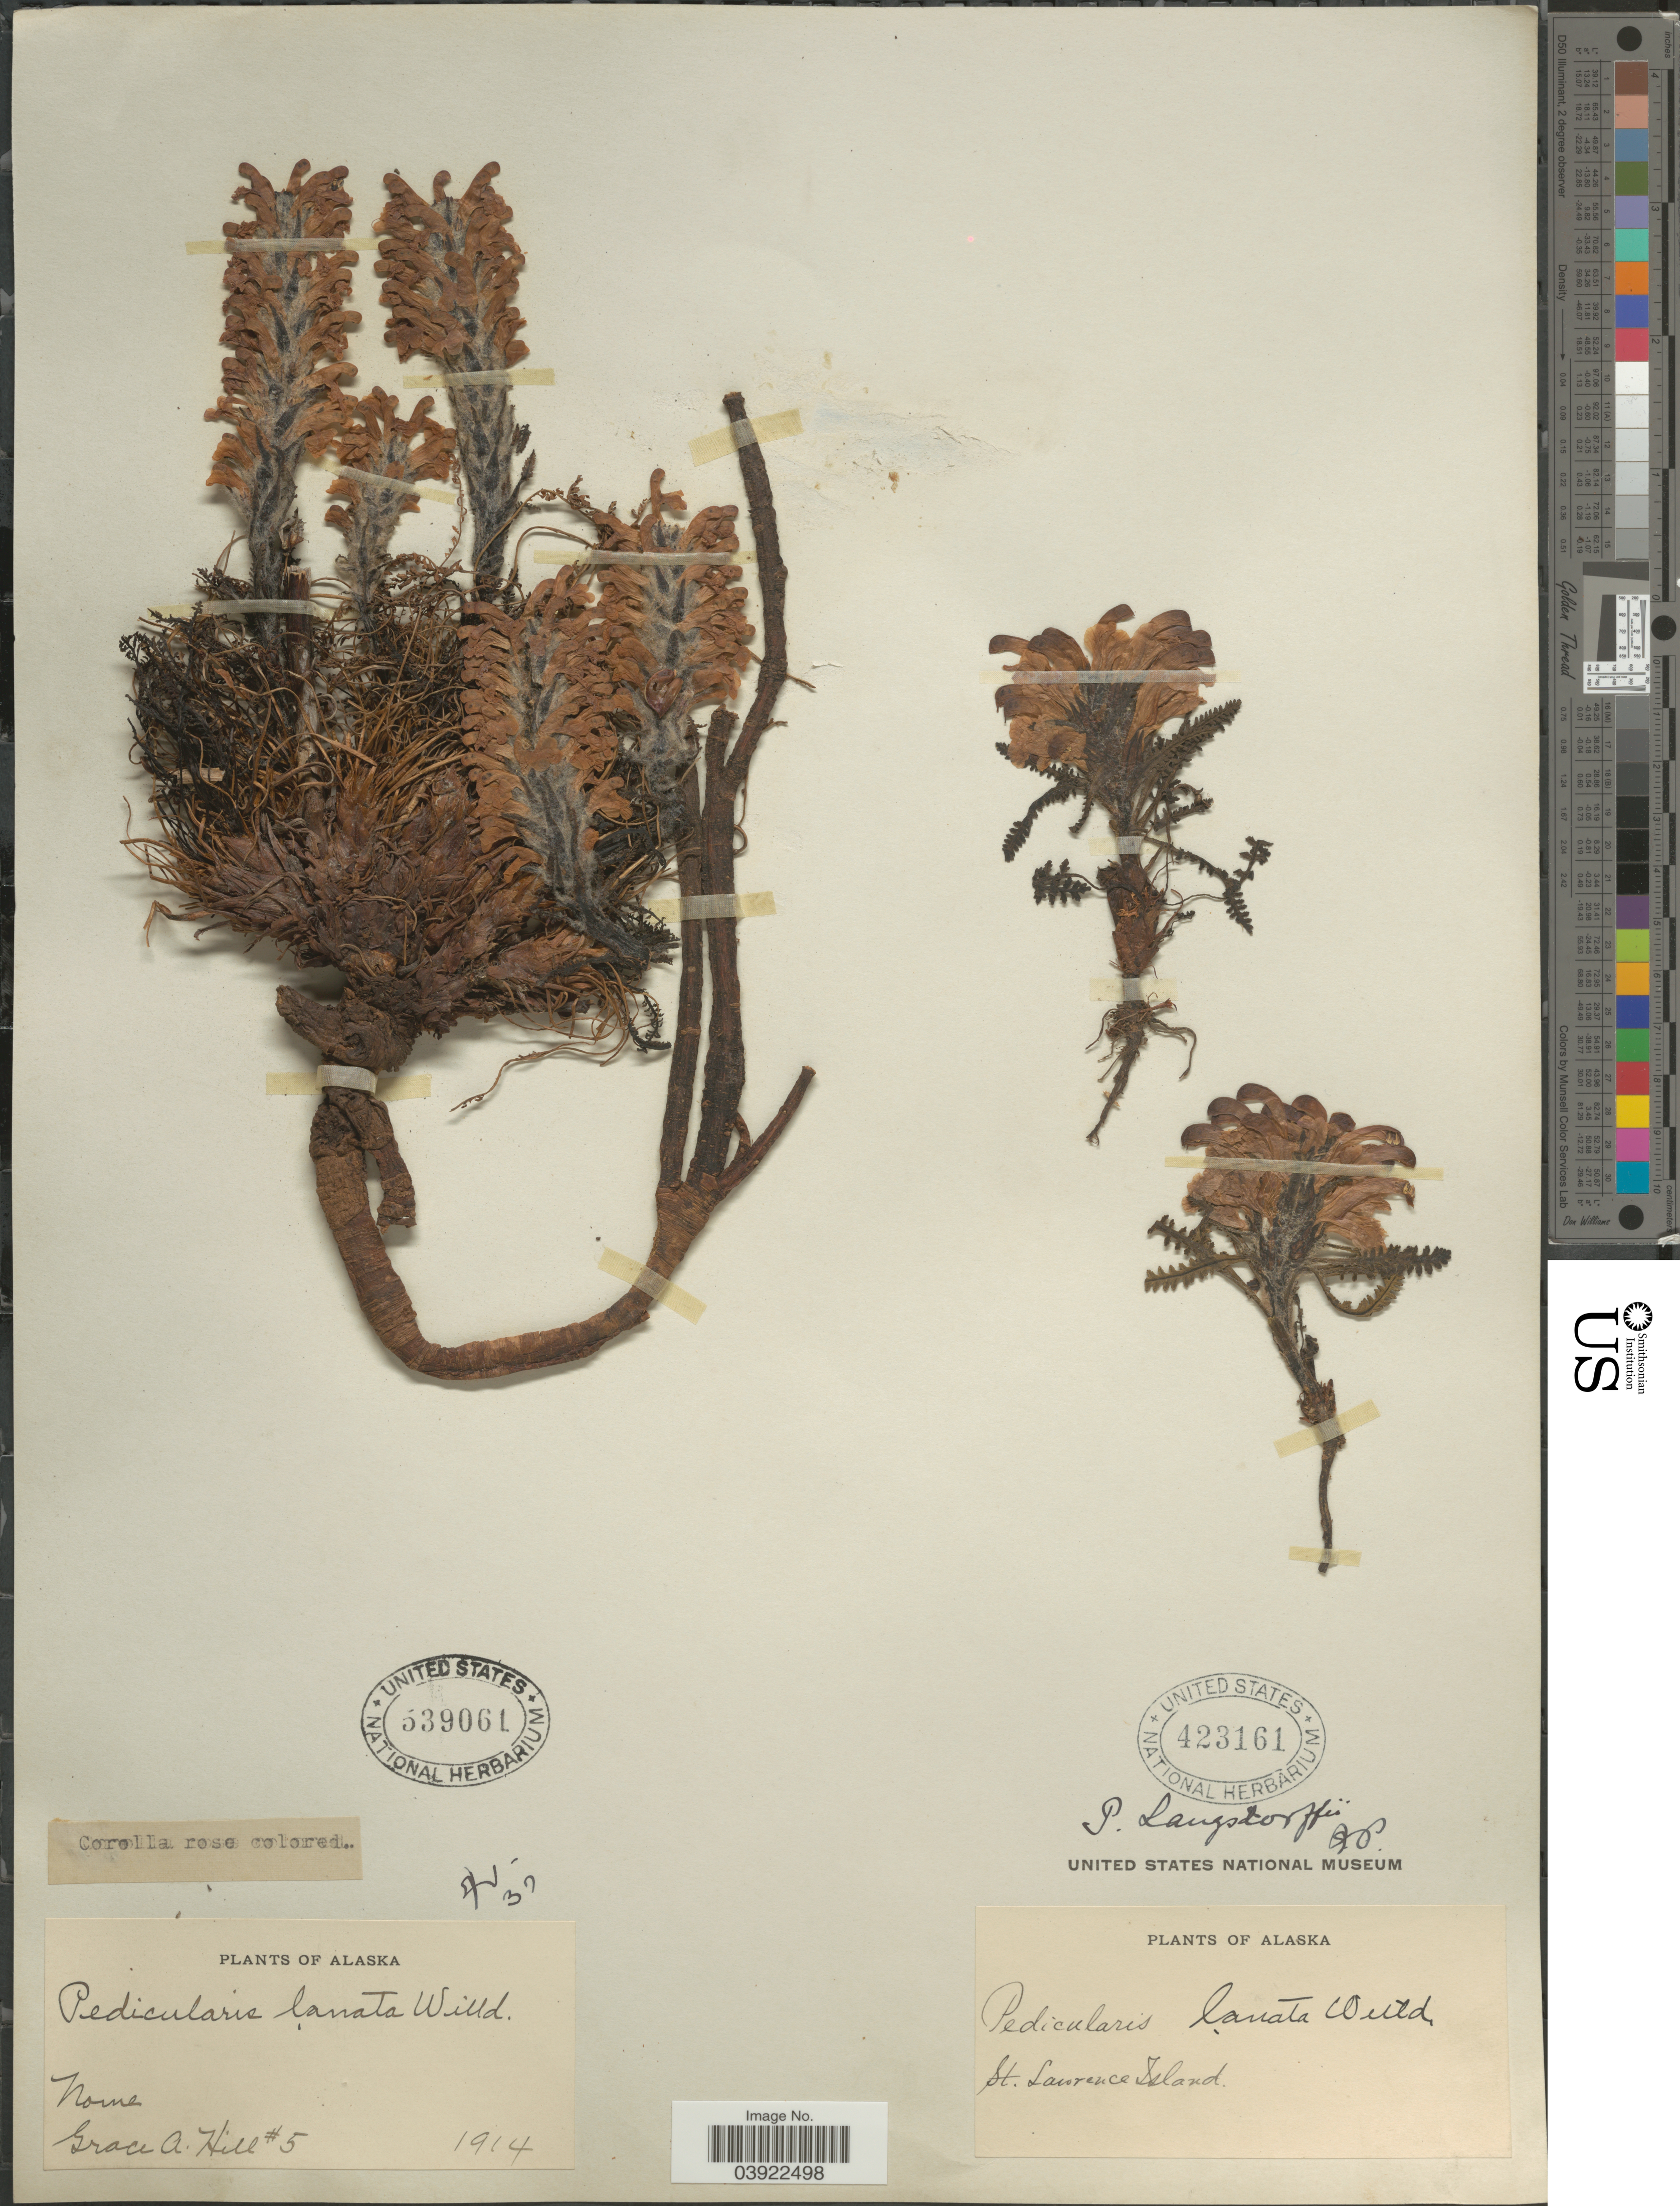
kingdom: Plantae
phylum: Tracheophyta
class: Magnoliopsida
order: Lamiales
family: Orobanchaceae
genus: Pedicularis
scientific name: Pedicularis lanata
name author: Willd. ex Cham. & Schltdl.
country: United States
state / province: Alaska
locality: St. Lawrence Island.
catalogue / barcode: US 423161-2